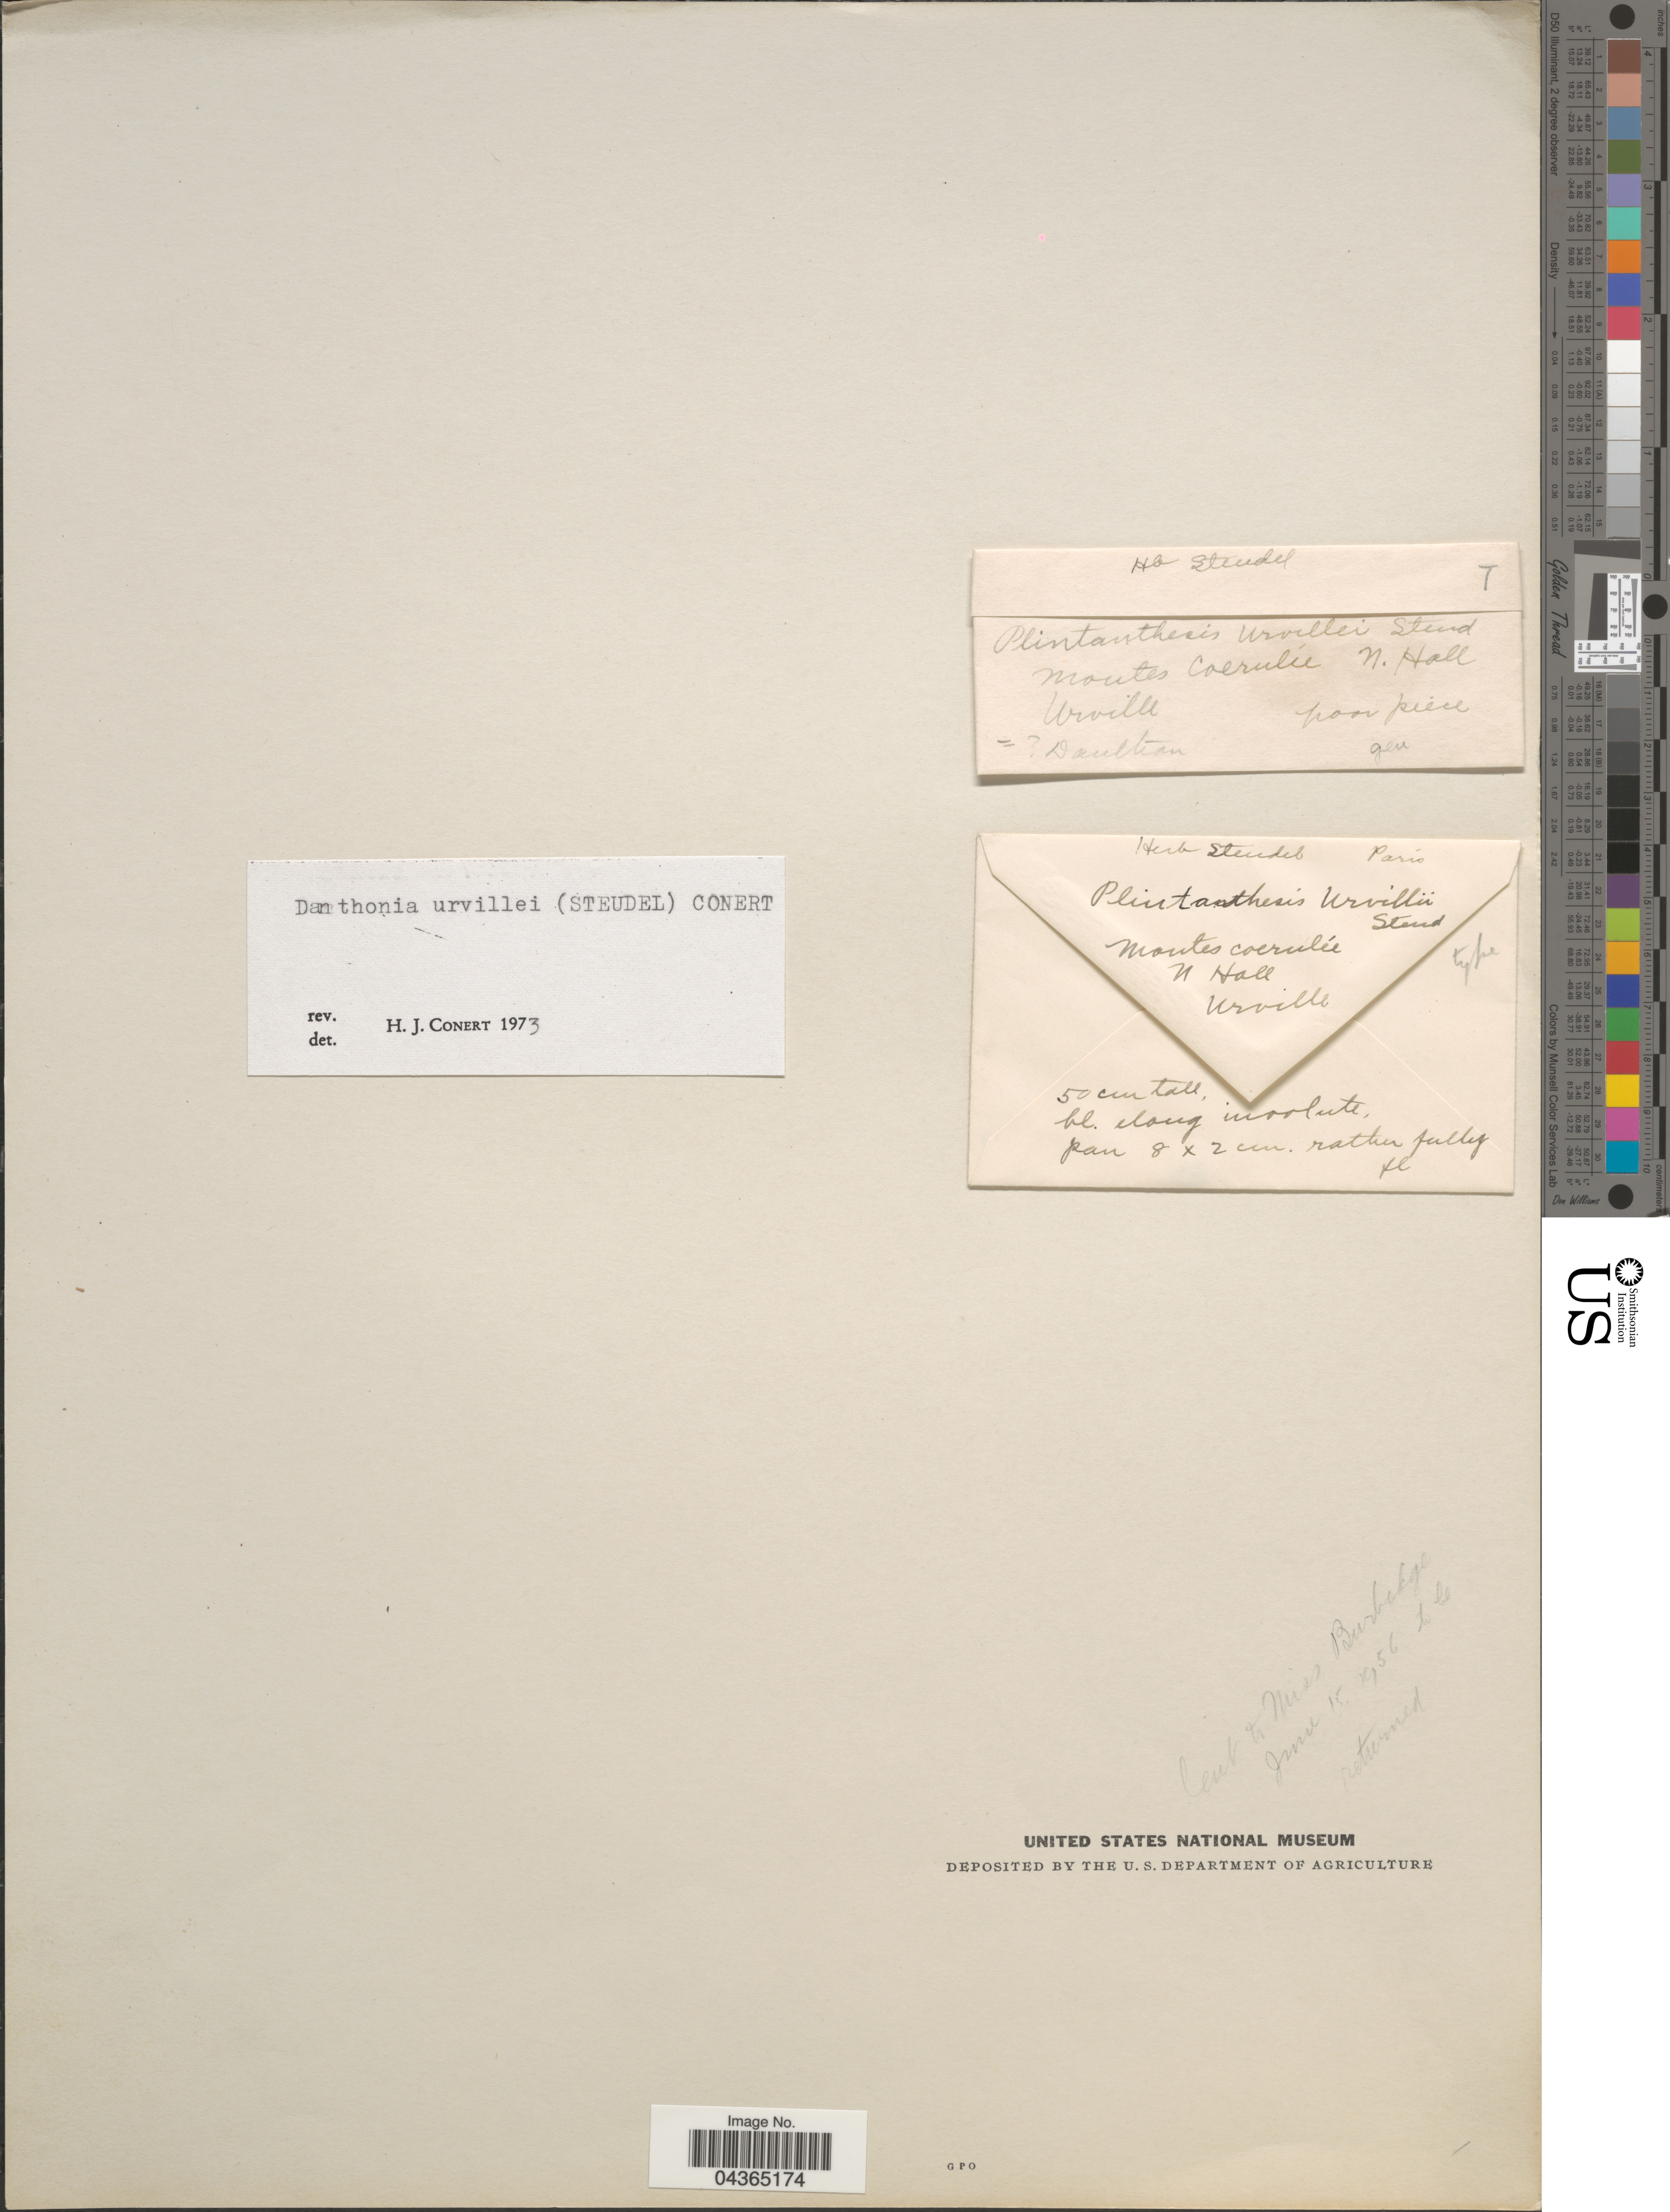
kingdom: Plantae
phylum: Tracheophyta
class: Liliopsida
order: Poales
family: Poaceae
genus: Plinthanthesis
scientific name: Plinthanthesis urvillei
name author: Steud.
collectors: ex herb. Steudel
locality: Montes Coerulée [interpreted] N. Holl. Urville.